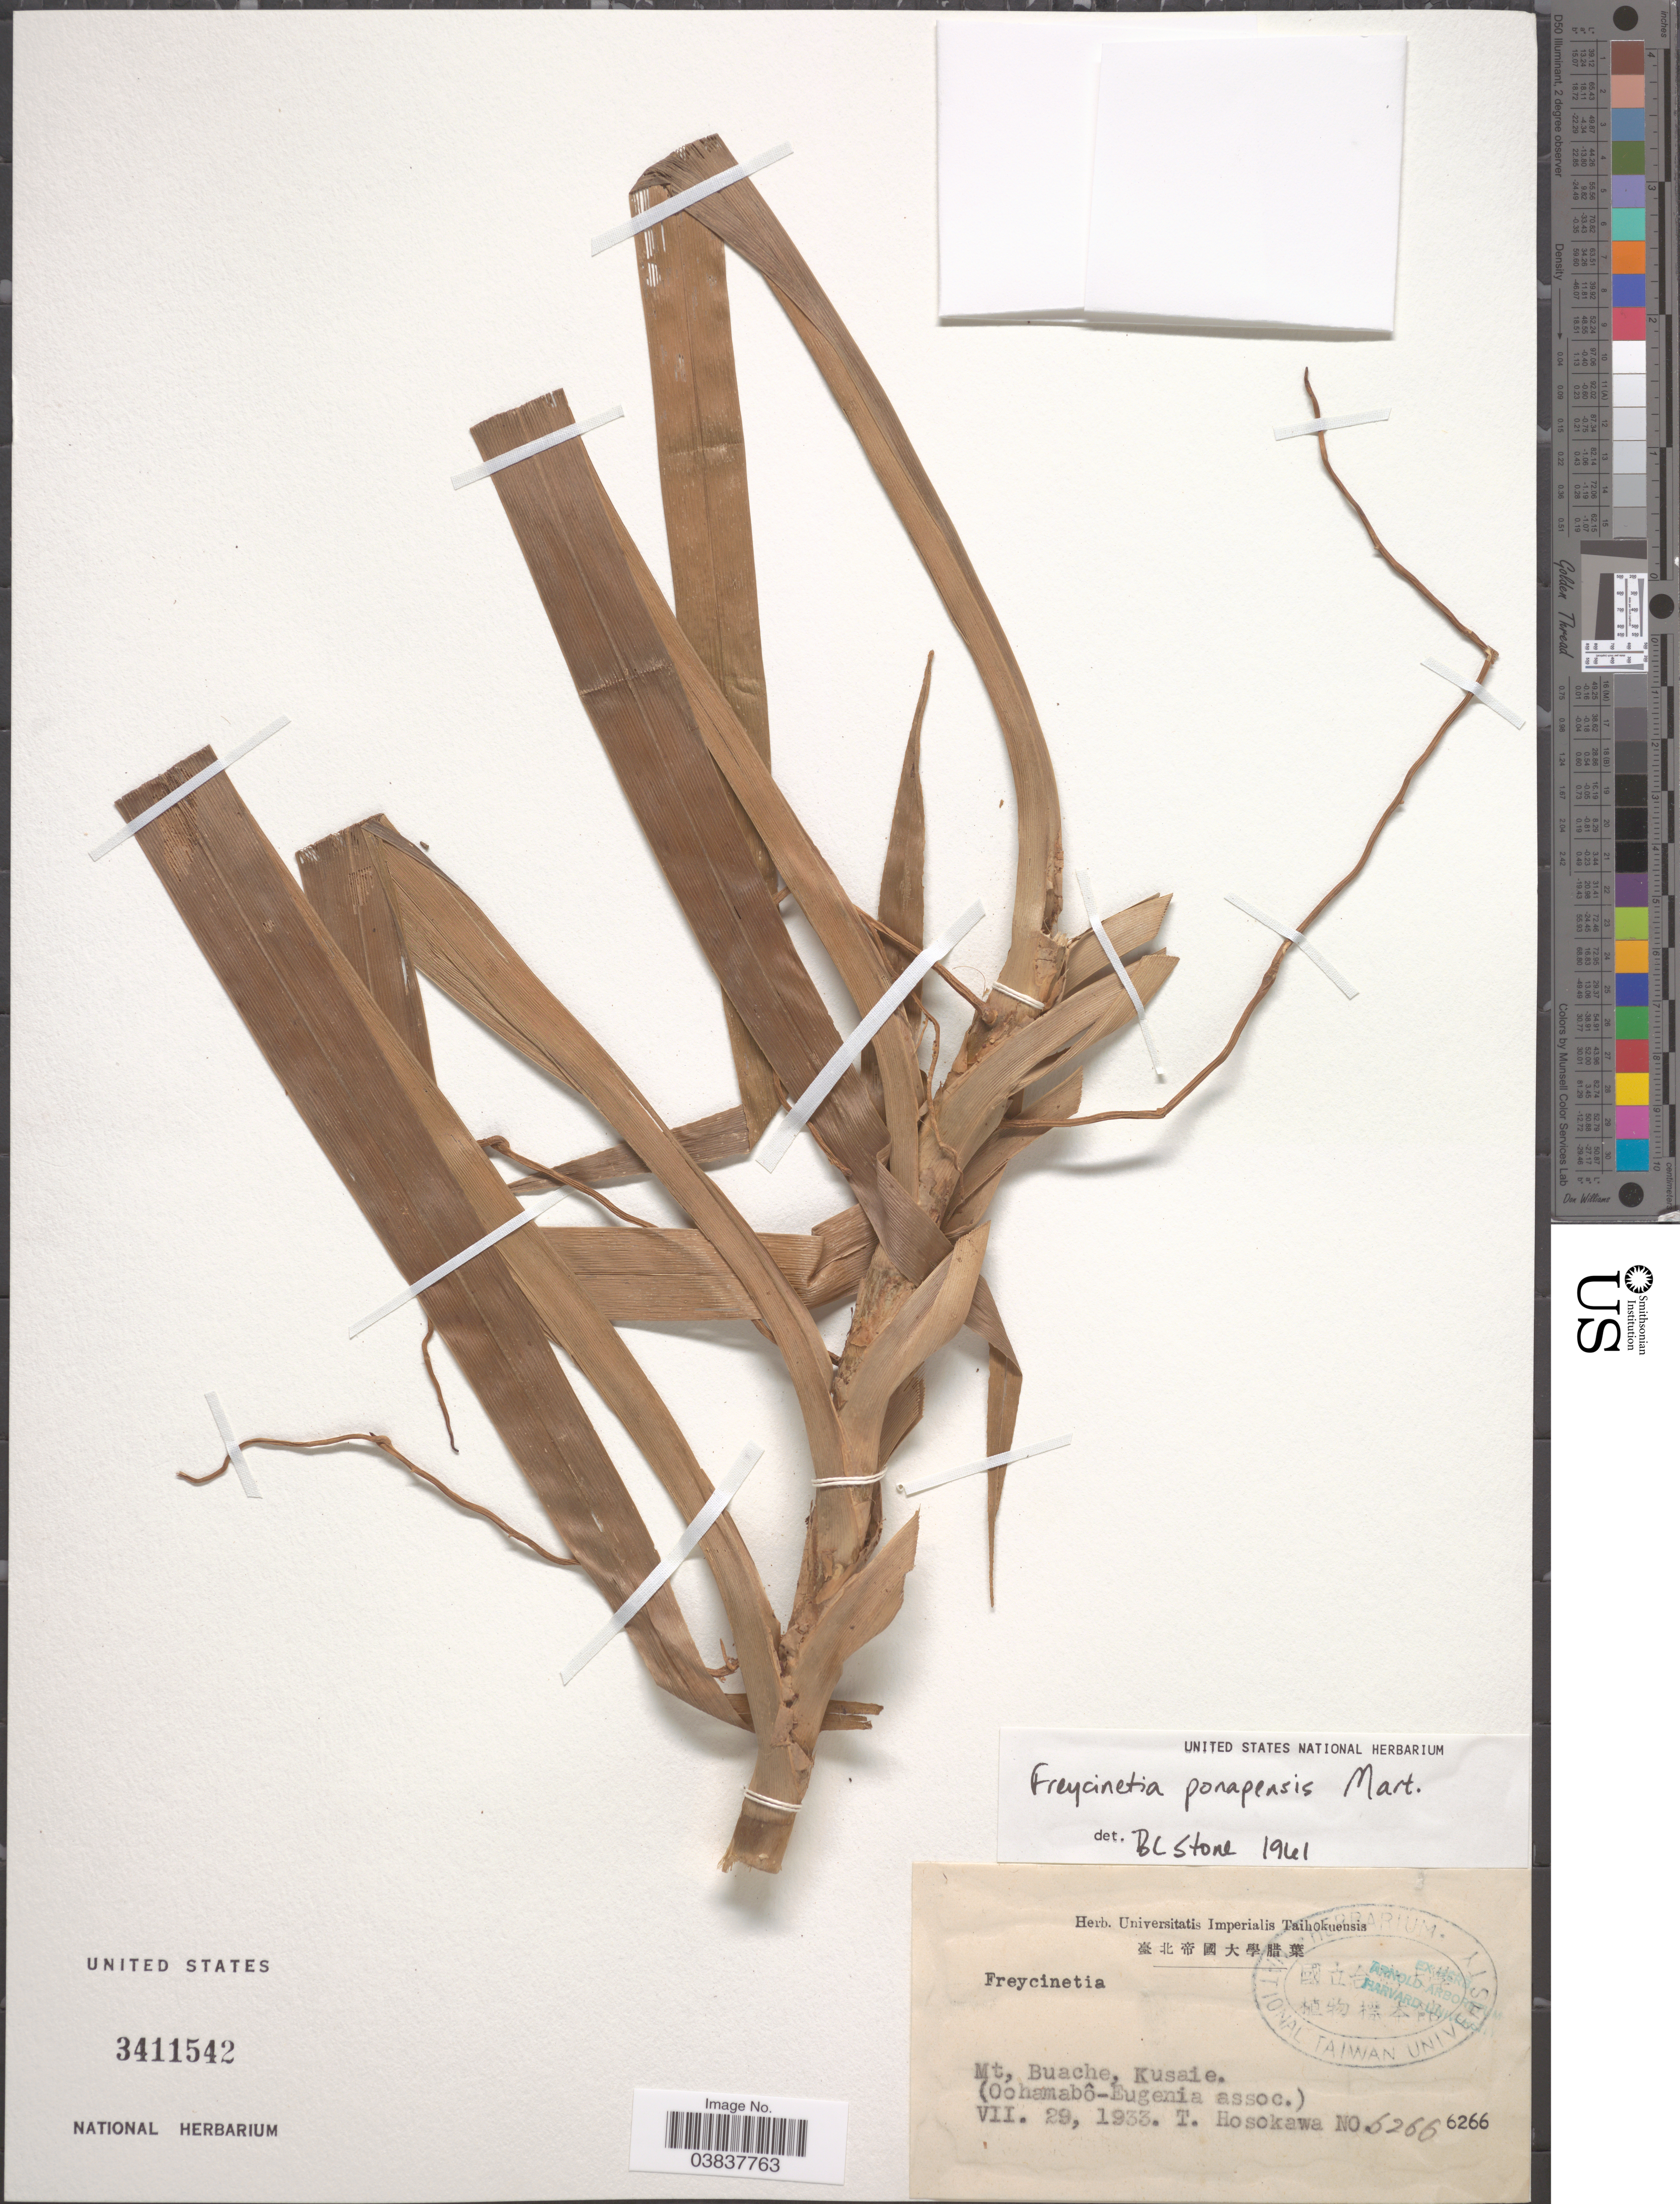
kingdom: Plantae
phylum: Tracheophyta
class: Liliopsida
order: Pandanales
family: Pandanaceae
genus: Freycinetia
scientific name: Freycinetia ponapensis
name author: Martelli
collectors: T. Hosokawa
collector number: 6266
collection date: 1933-07-29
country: Micronesia, Federated States of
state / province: Kosrae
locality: Mt, Buache, Kusaie. (Ochambô-Eugenia assoc.).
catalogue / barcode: US 3411542